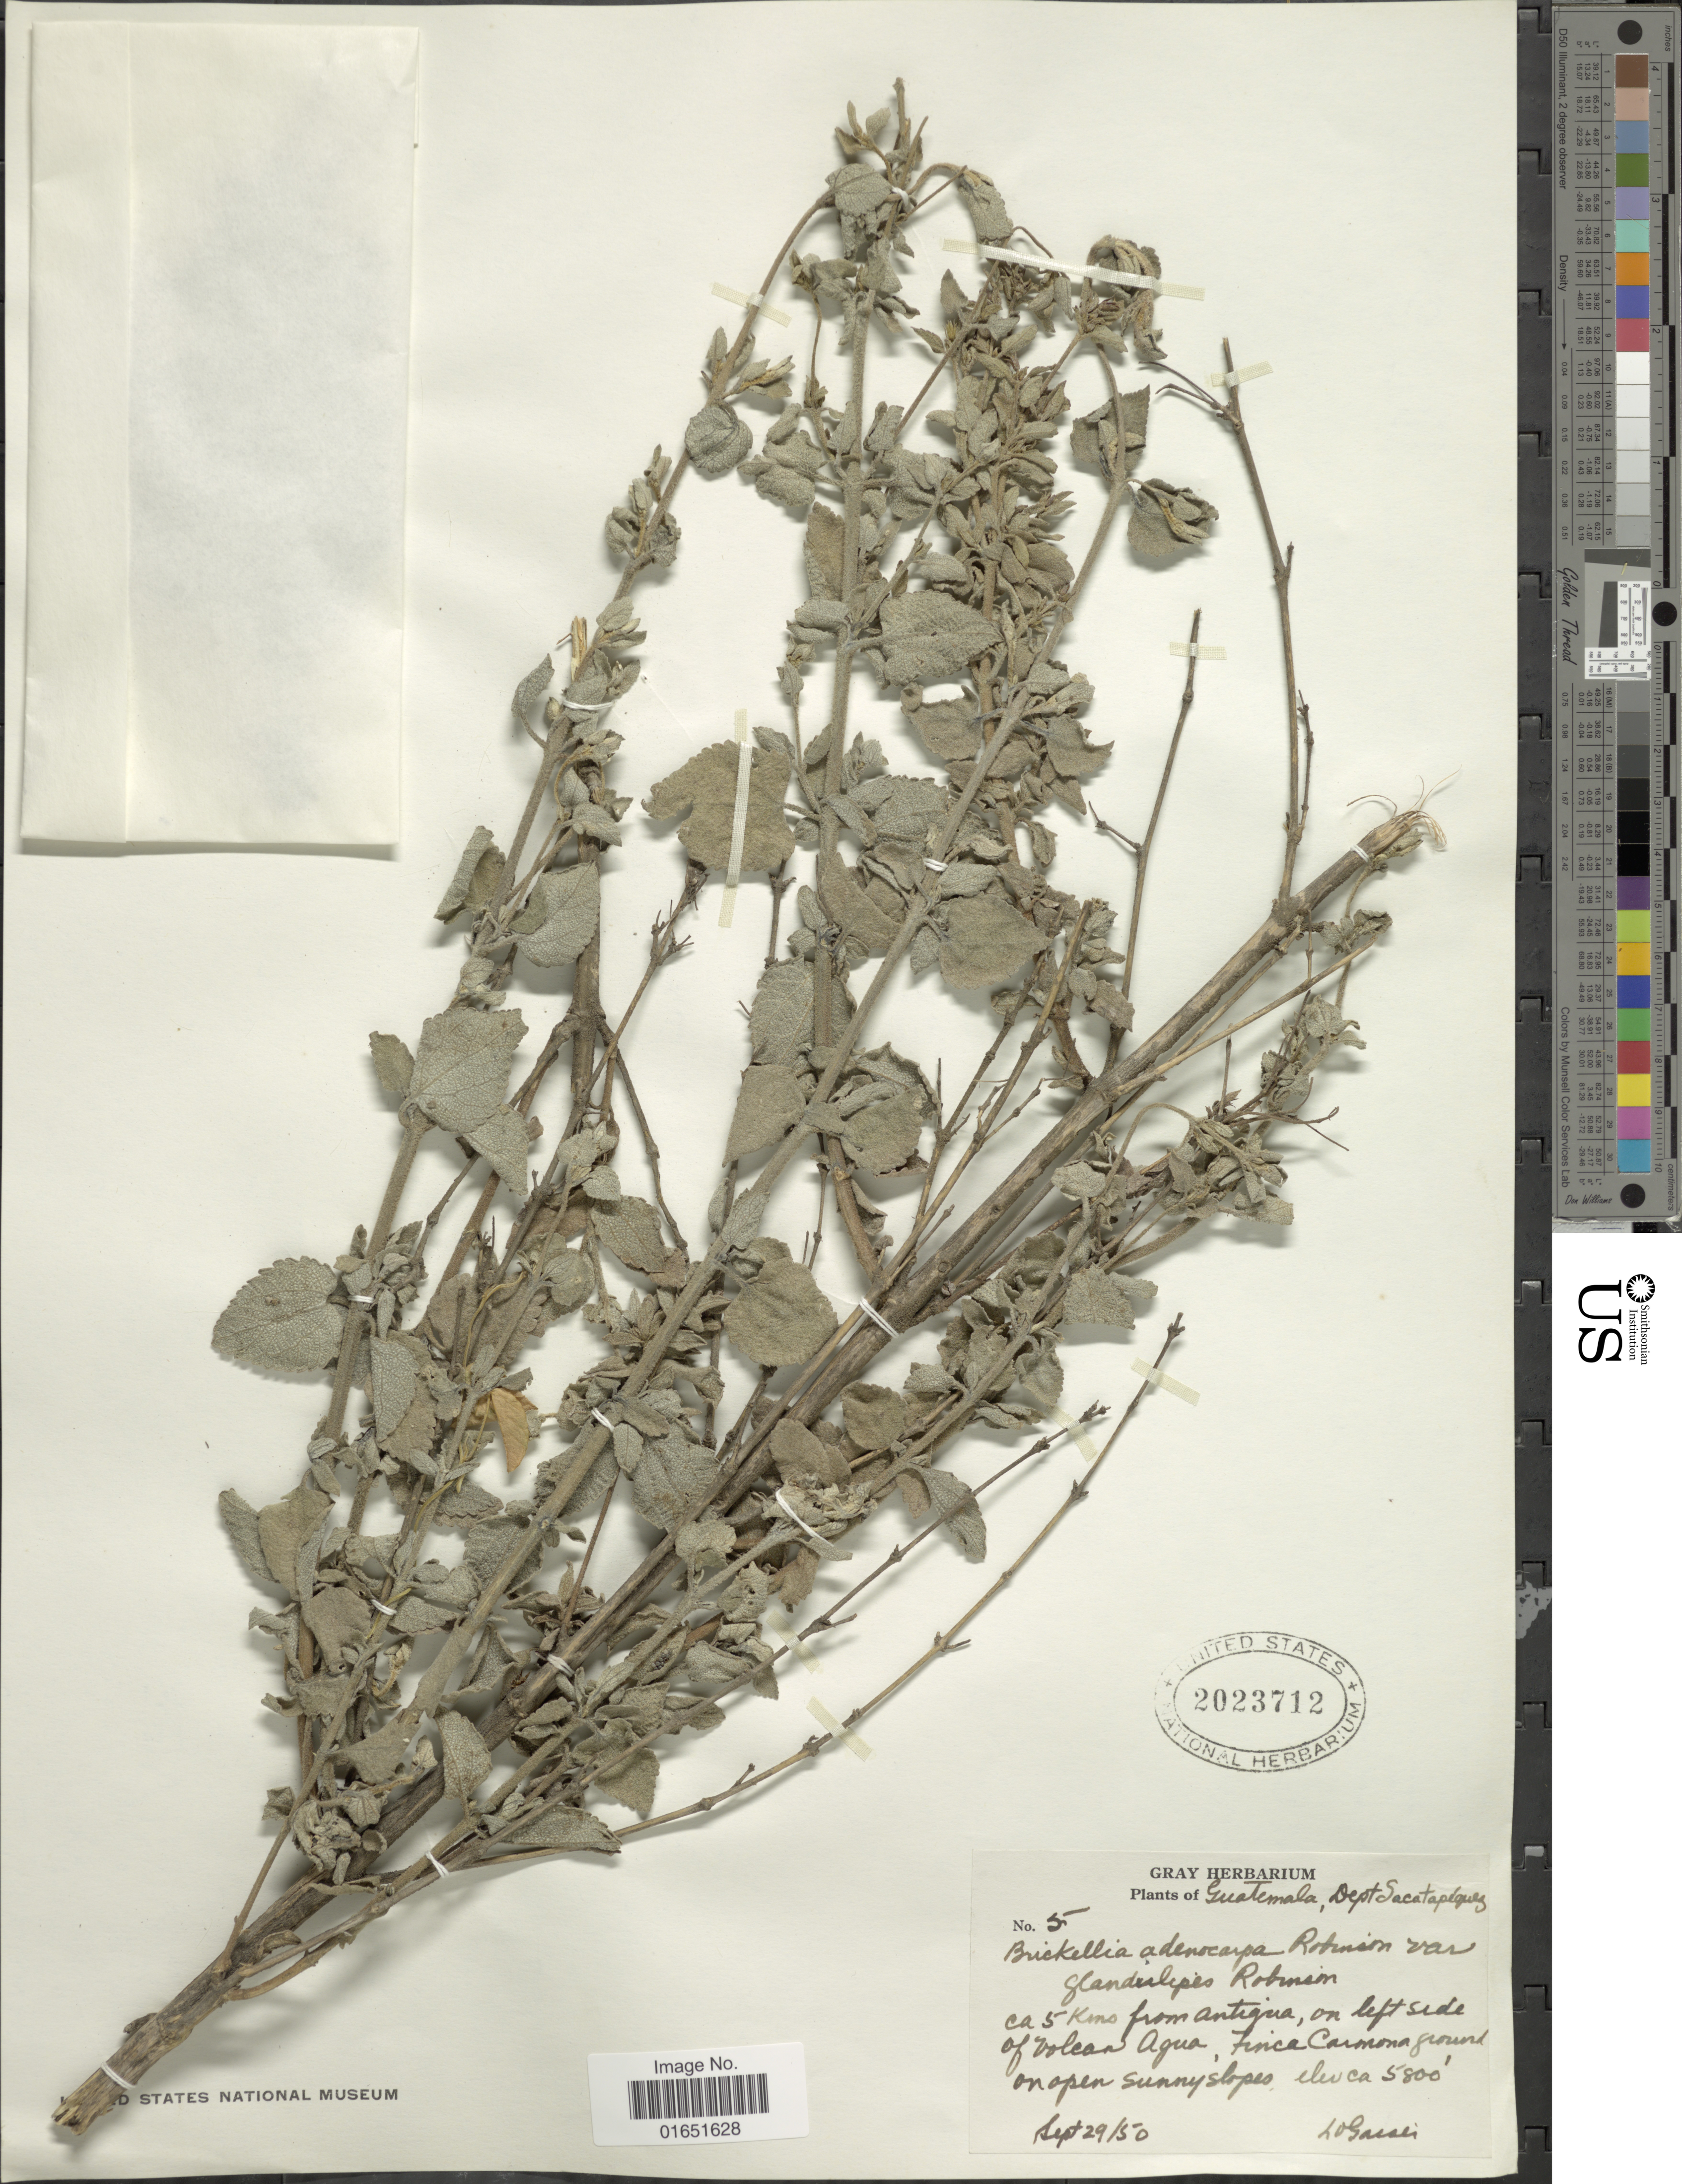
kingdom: Plantae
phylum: Tracheophyta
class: Magnoliopsida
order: Asterales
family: Asteraceae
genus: Brickellia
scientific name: Brickellia adenocarpa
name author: B.L. Rob.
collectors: L. Gaiser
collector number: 5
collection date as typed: Transcribed d/m/y: 29/9/50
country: Guatemala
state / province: Sacatepéquez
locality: Dept. Sacatapéquez, ca 5 kms from Antigua, on left side of Volcan Agua, Finca Carmona ground, on open sunny slopes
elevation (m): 1768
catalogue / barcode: US 2023712